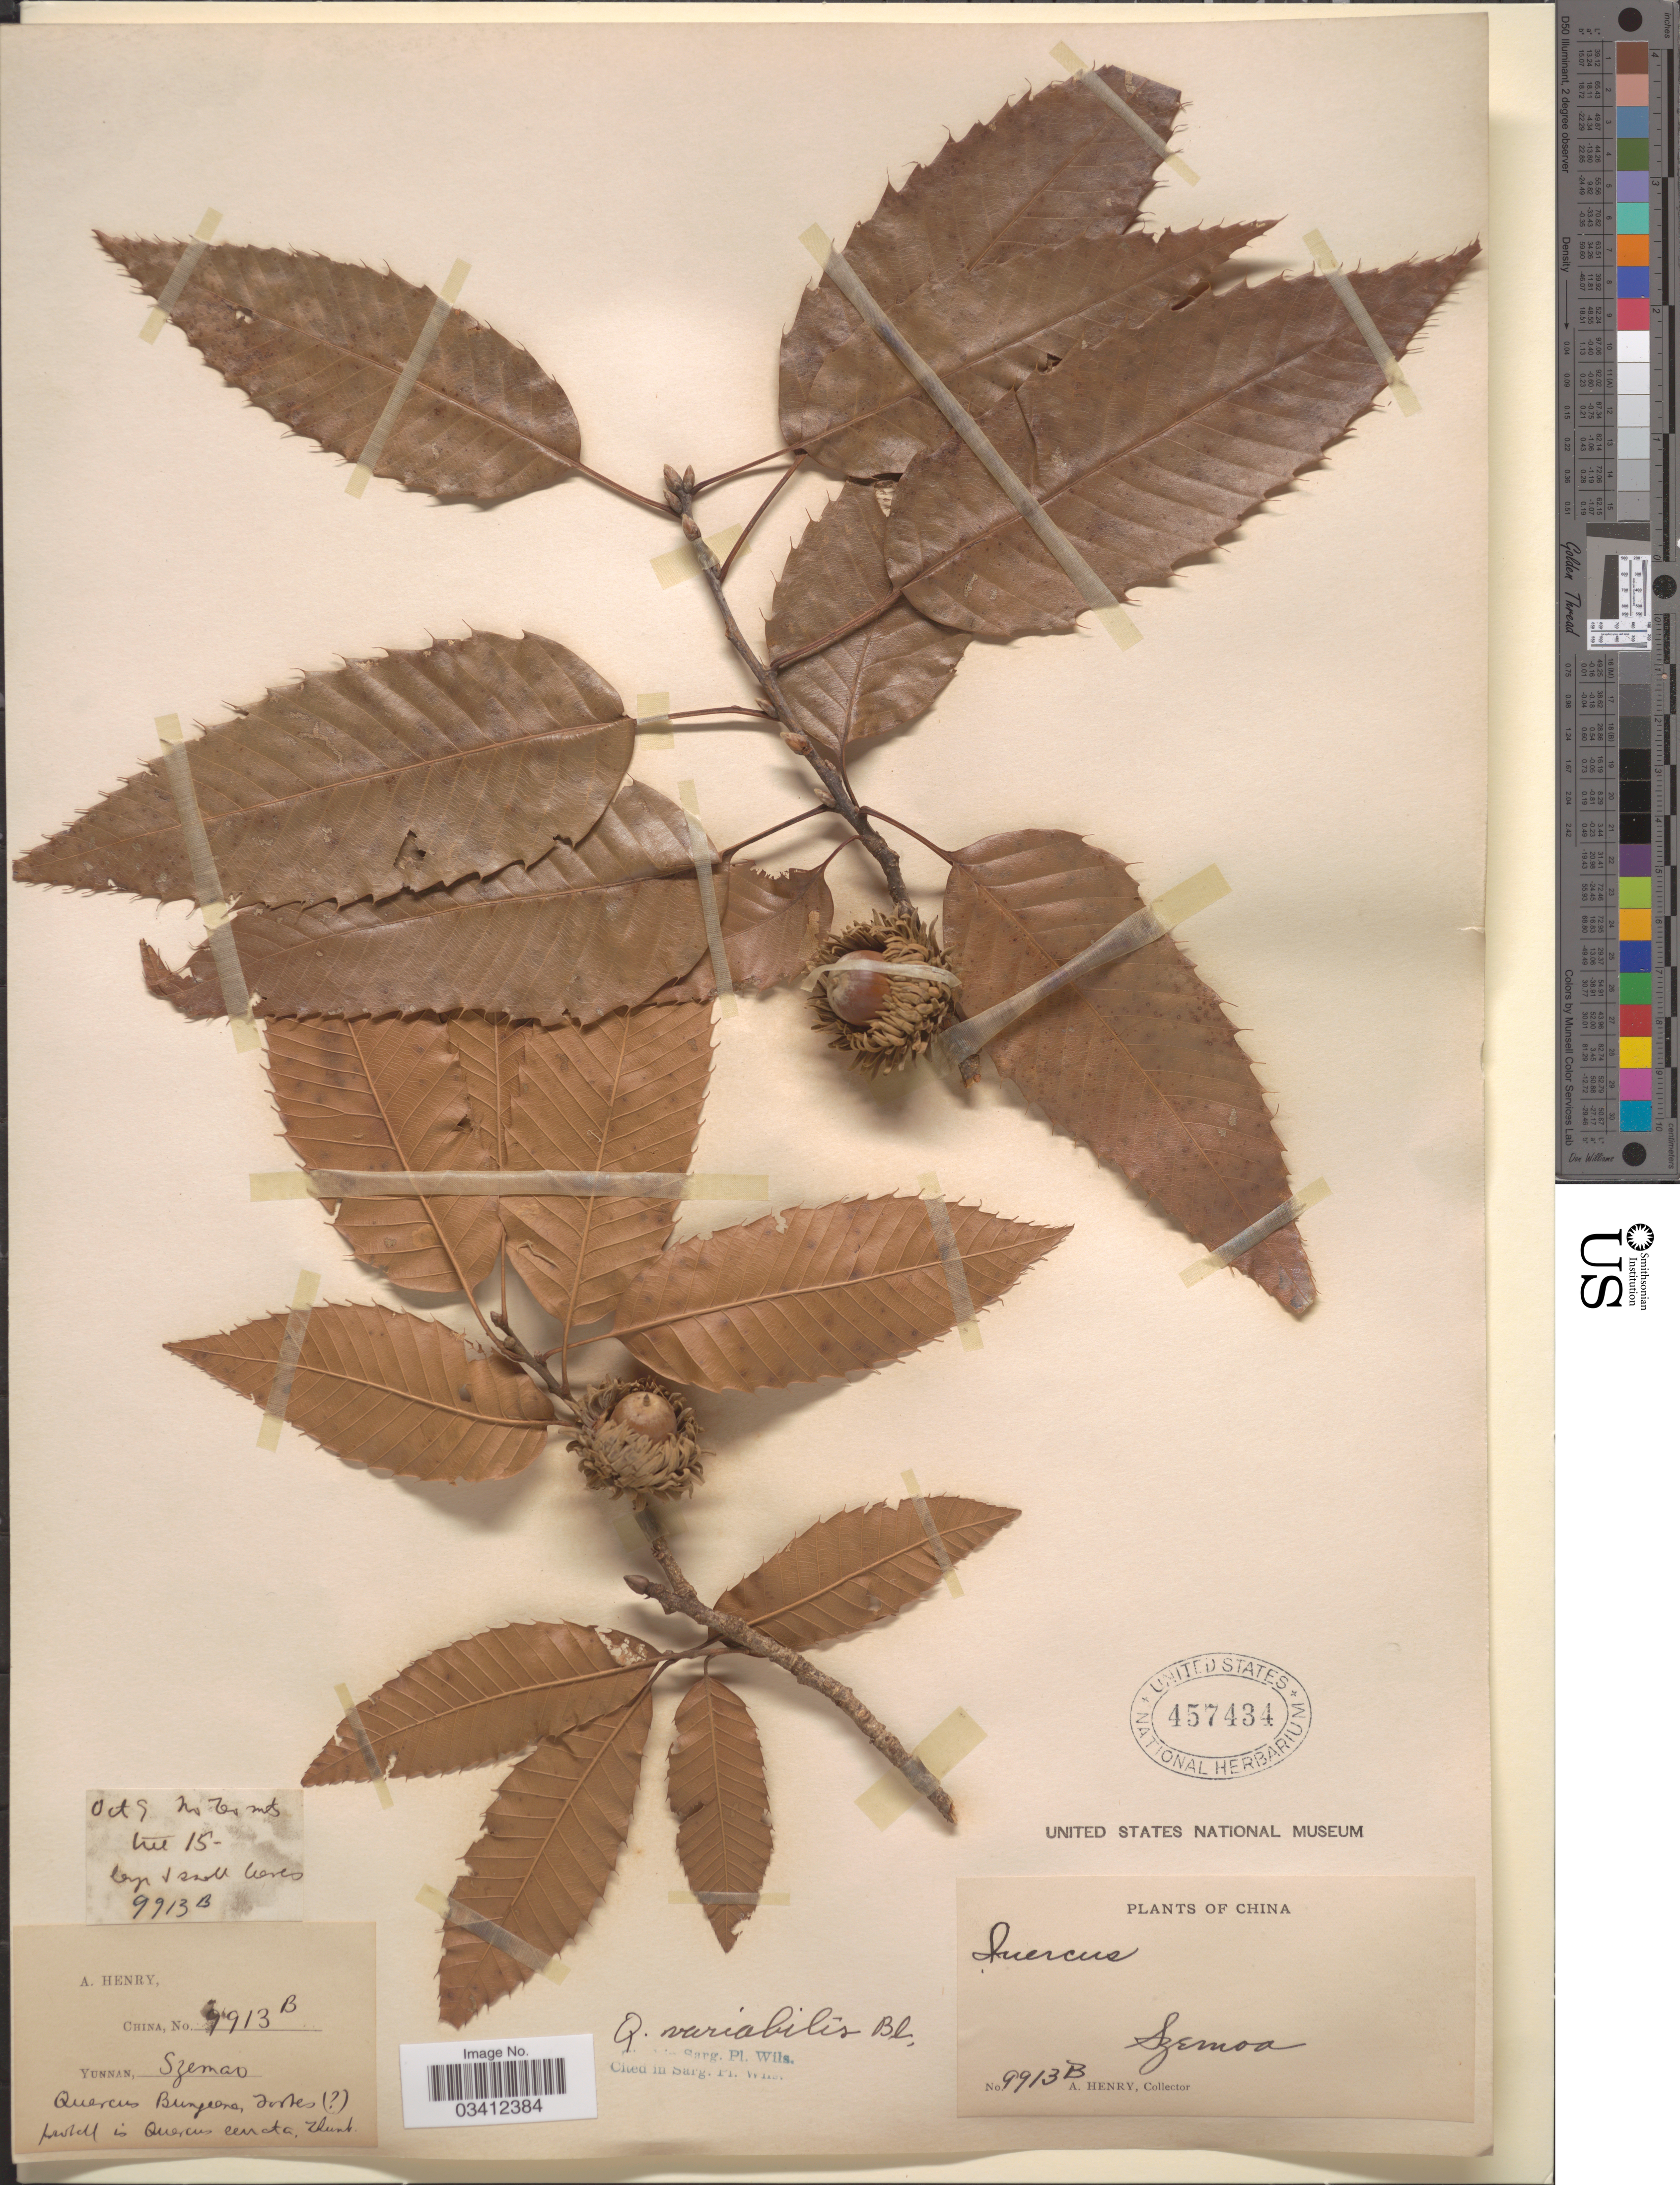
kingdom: Plantae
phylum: Tracheophyta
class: Magnoliopsida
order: Fagales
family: Fagaceae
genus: Quercus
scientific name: Quercus variabilis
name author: Blume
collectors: A. Henry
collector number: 9913 B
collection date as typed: Transcribed d/m/y: /10/9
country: China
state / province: Yunnan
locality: Szemoa.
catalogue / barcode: US 457434